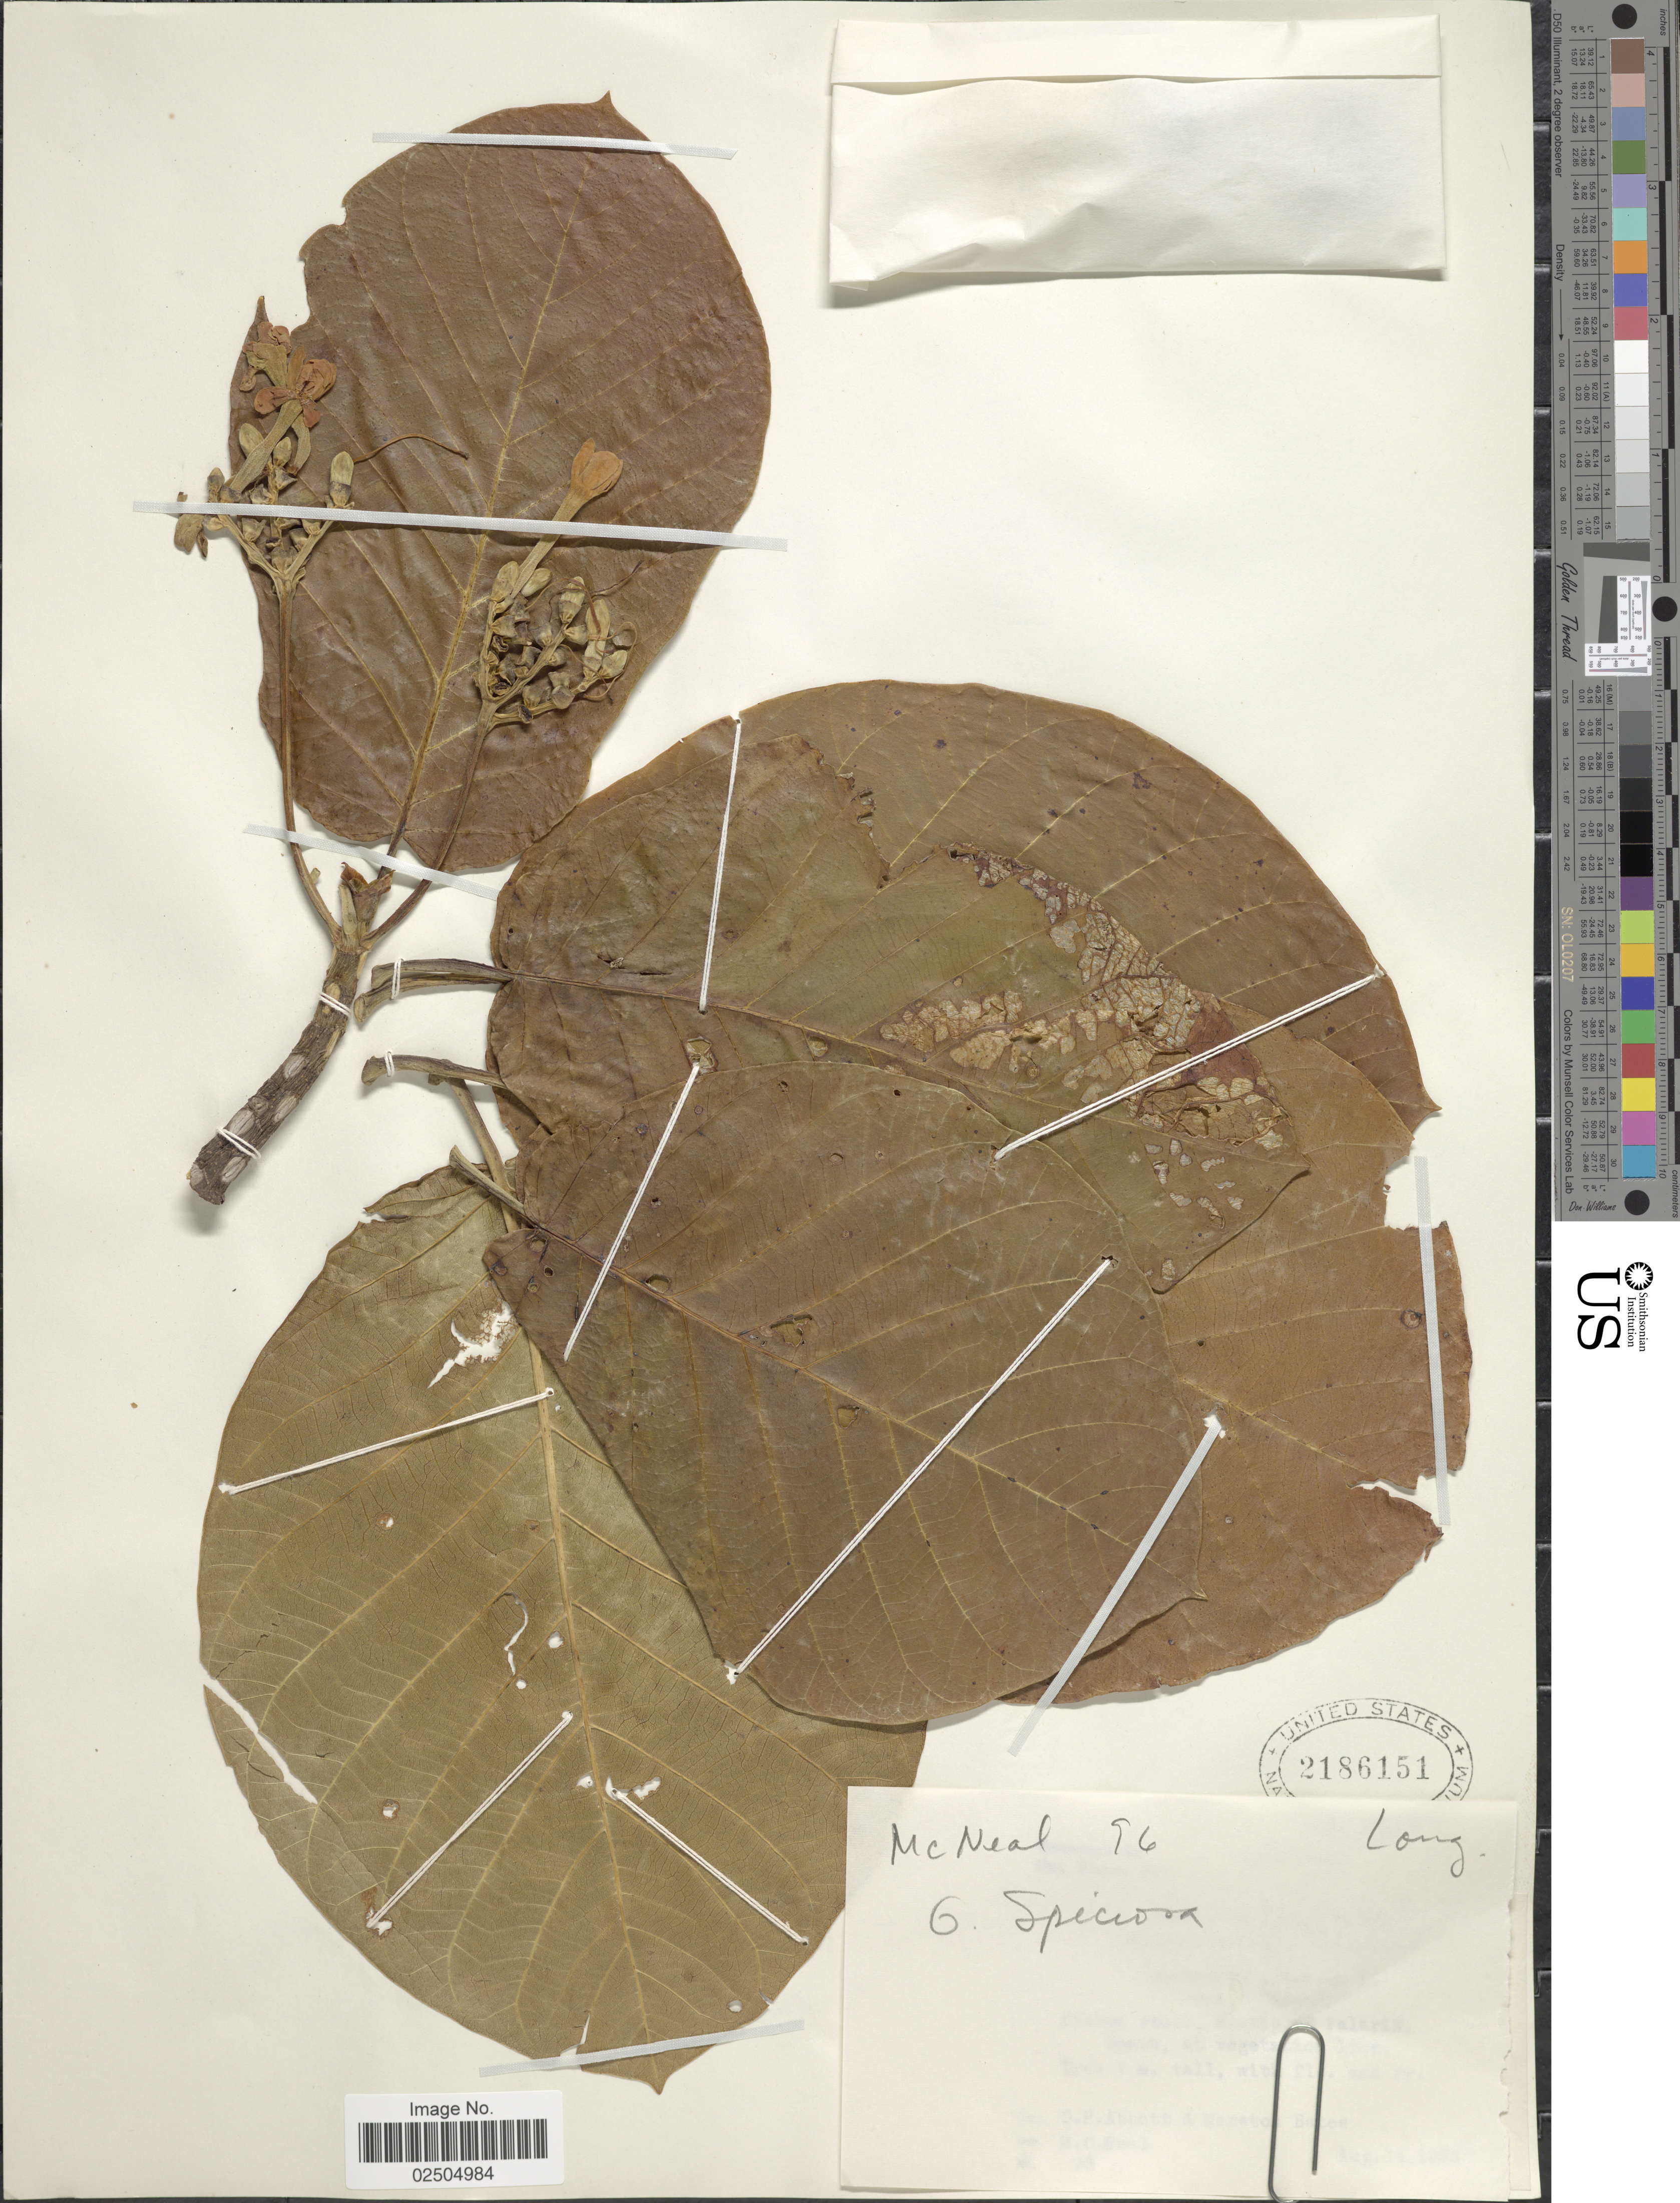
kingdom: Plantae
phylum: Tracheophyta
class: Magnoliopsida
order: Gentianales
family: Rubiaceae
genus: Guettarda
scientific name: Guettarda speciosa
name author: L.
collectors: McNeal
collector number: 96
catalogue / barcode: US 2186151